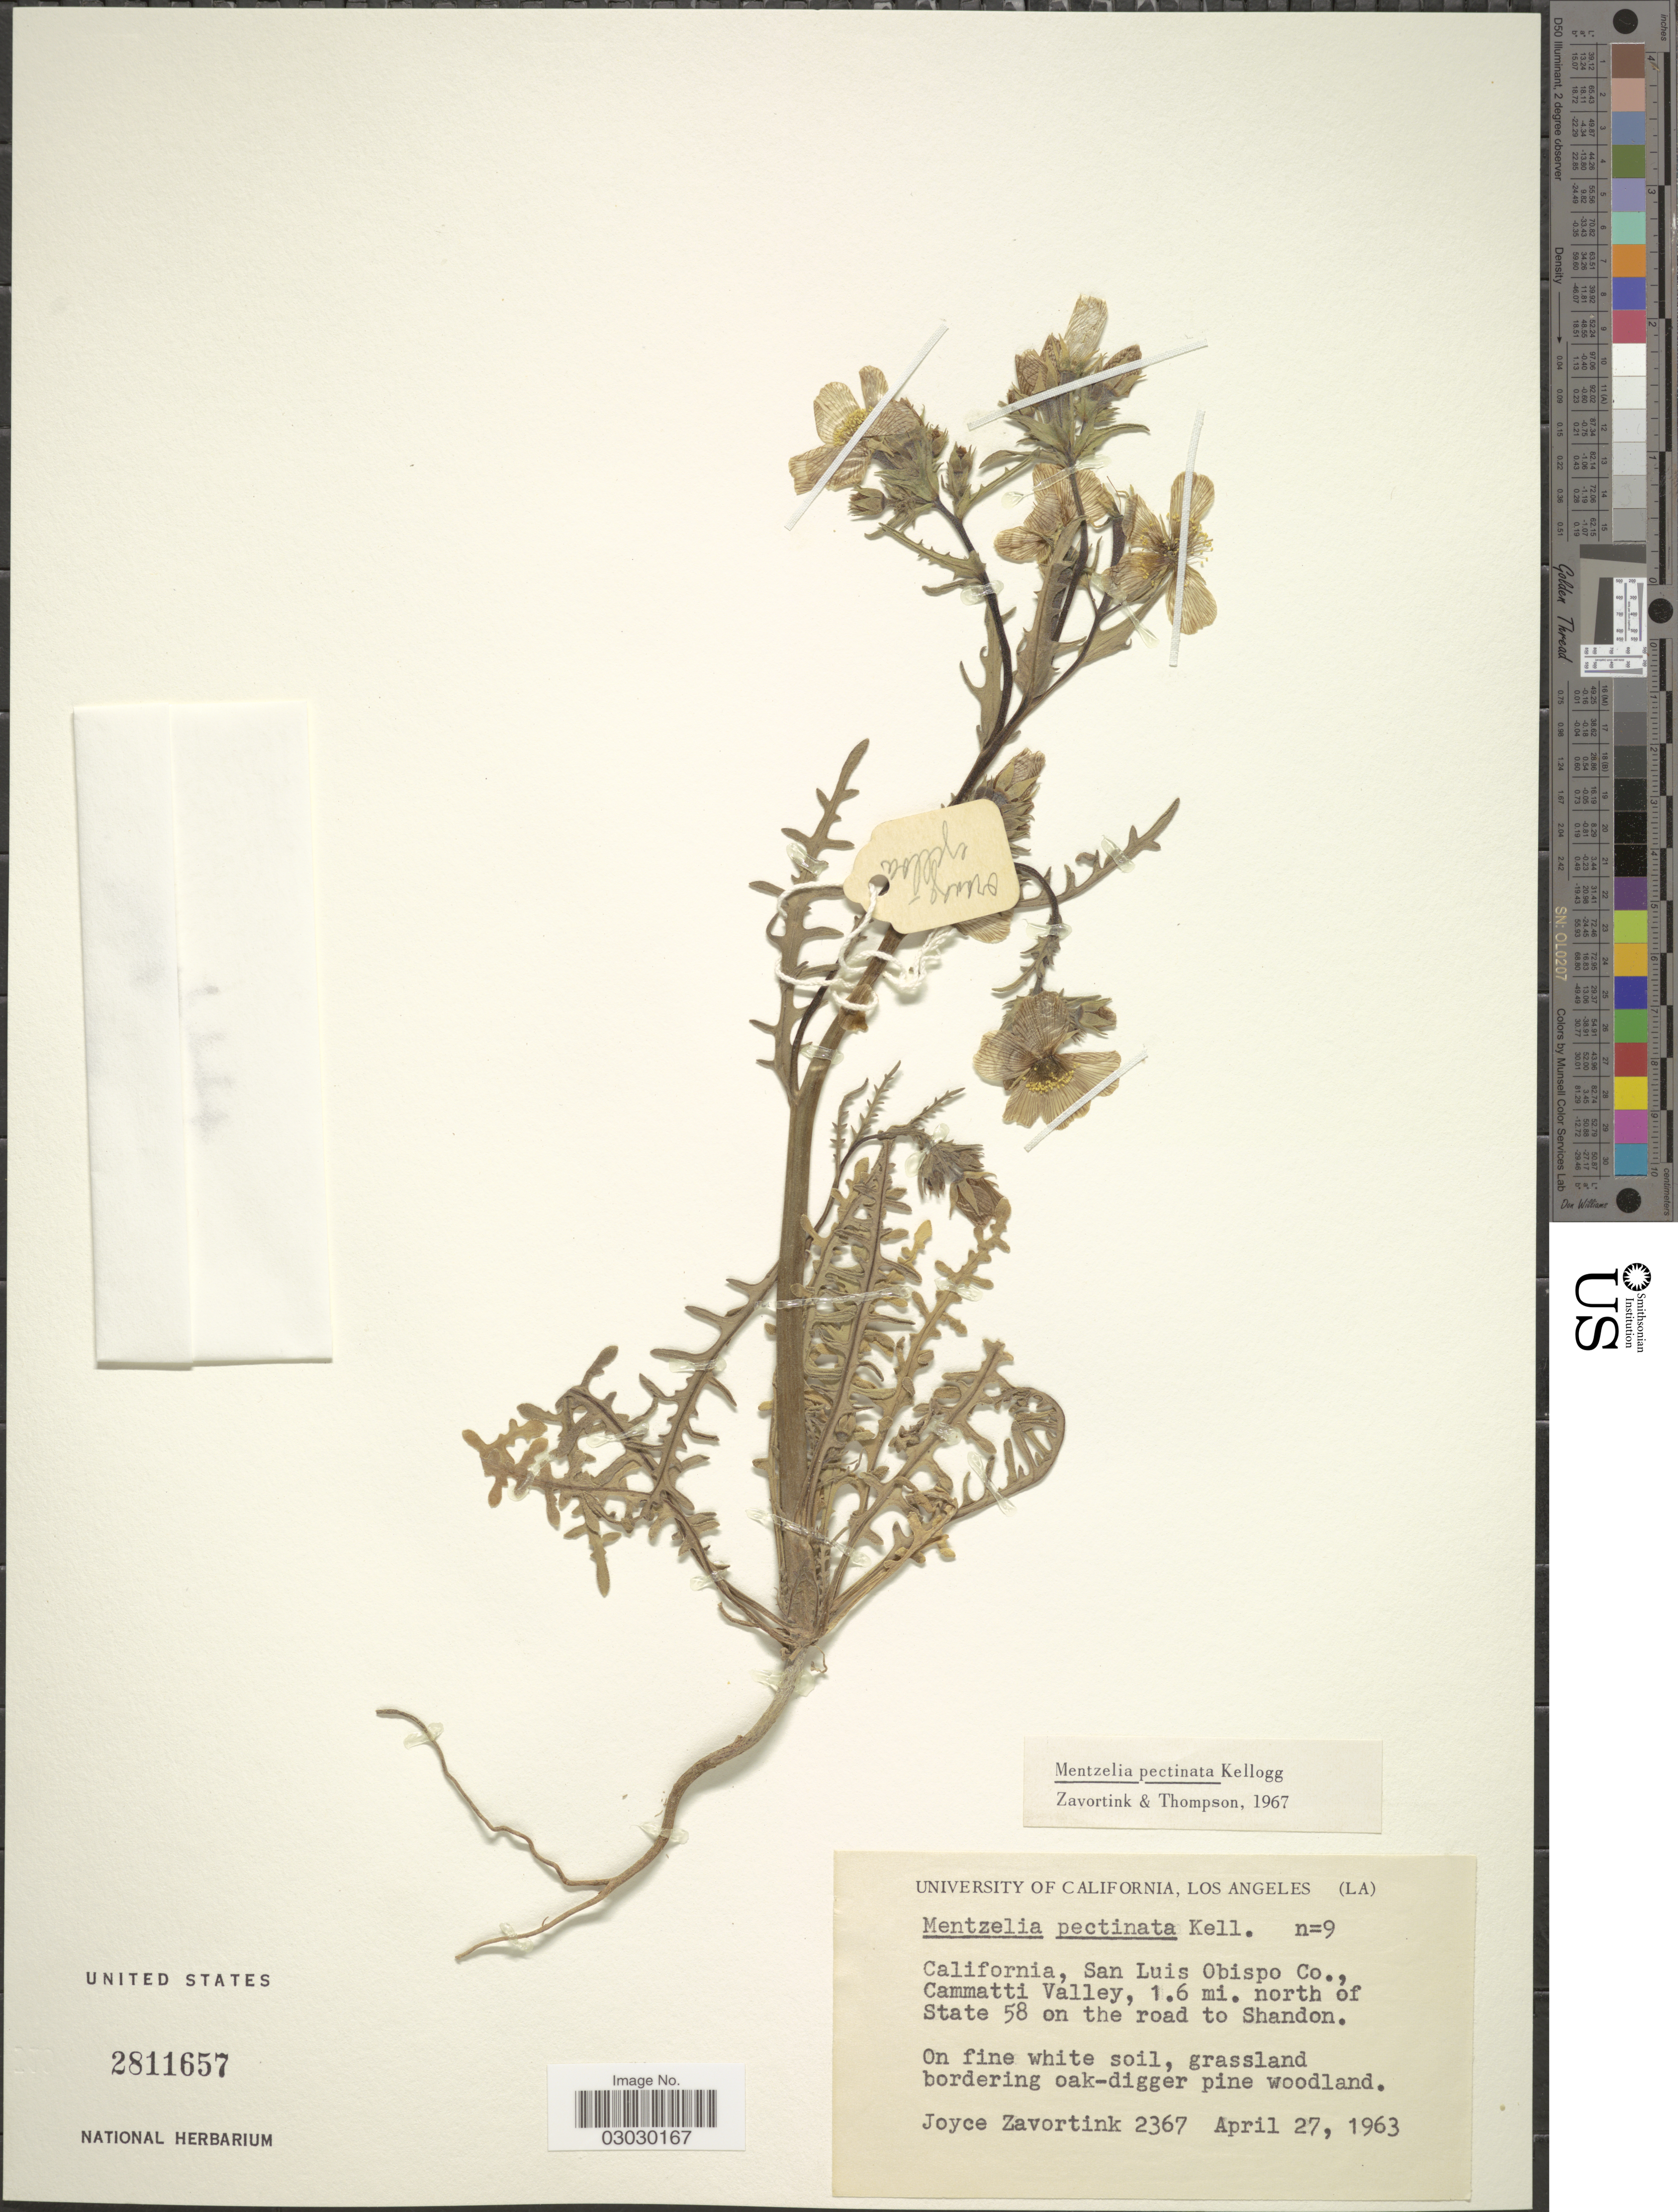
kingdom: Plantae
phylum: Tracheophyta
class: Magnoliopsida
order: Cornales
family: Loasaceae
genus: Mentzelia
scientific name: Mentzelia pectinata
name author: Kellogg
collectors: J. Zavortink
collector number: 2367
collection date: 1963-04-27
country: United States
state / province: California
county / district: San Luis Obispo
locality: San Luis Obispo Co., Cammatti Valley, 1.6 mi. north of State 58 on the road to Shandon.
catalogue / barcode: US 2811657